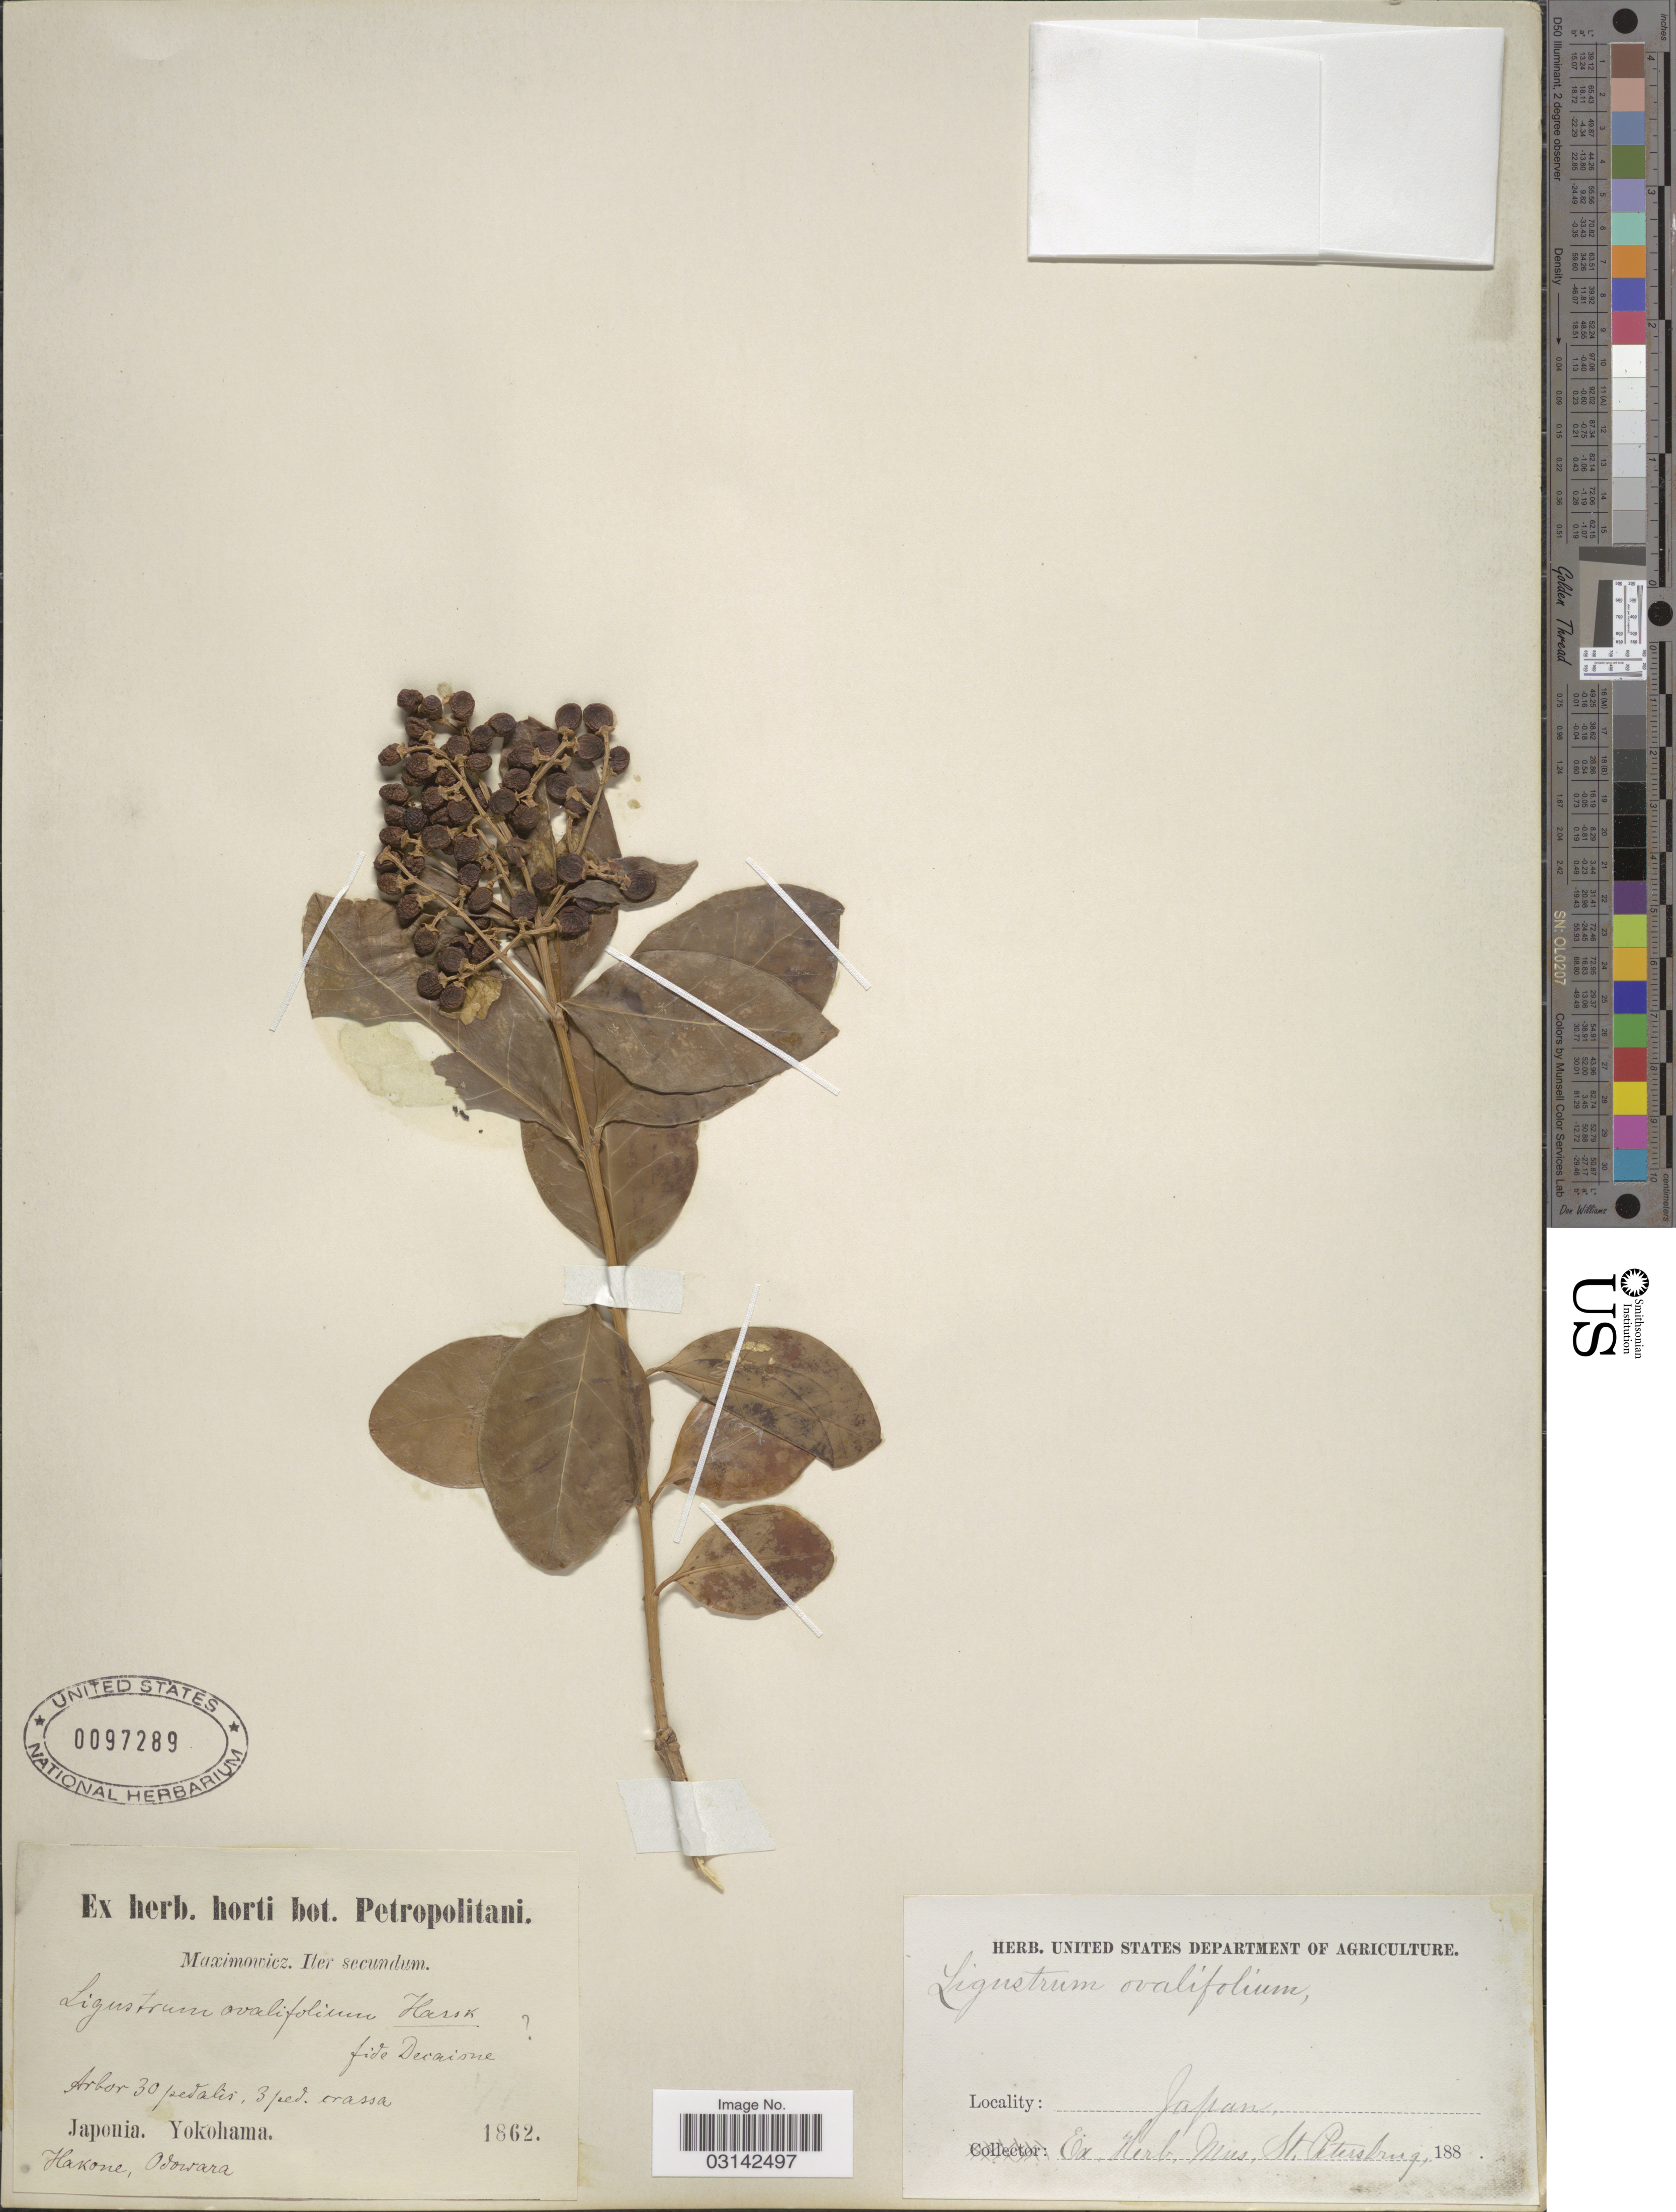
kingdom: Plantae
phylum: Tracheophyta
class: Magnoliopsida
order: Lamiales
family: Oleaceae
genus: Ligustrum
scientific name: Ligustrum ovalifolium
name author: Hassk.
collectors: Maximowicz, --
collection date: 1862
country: Japan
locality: Japonia. Yokohama. Hakone, Odawara.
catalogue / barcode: US 97289